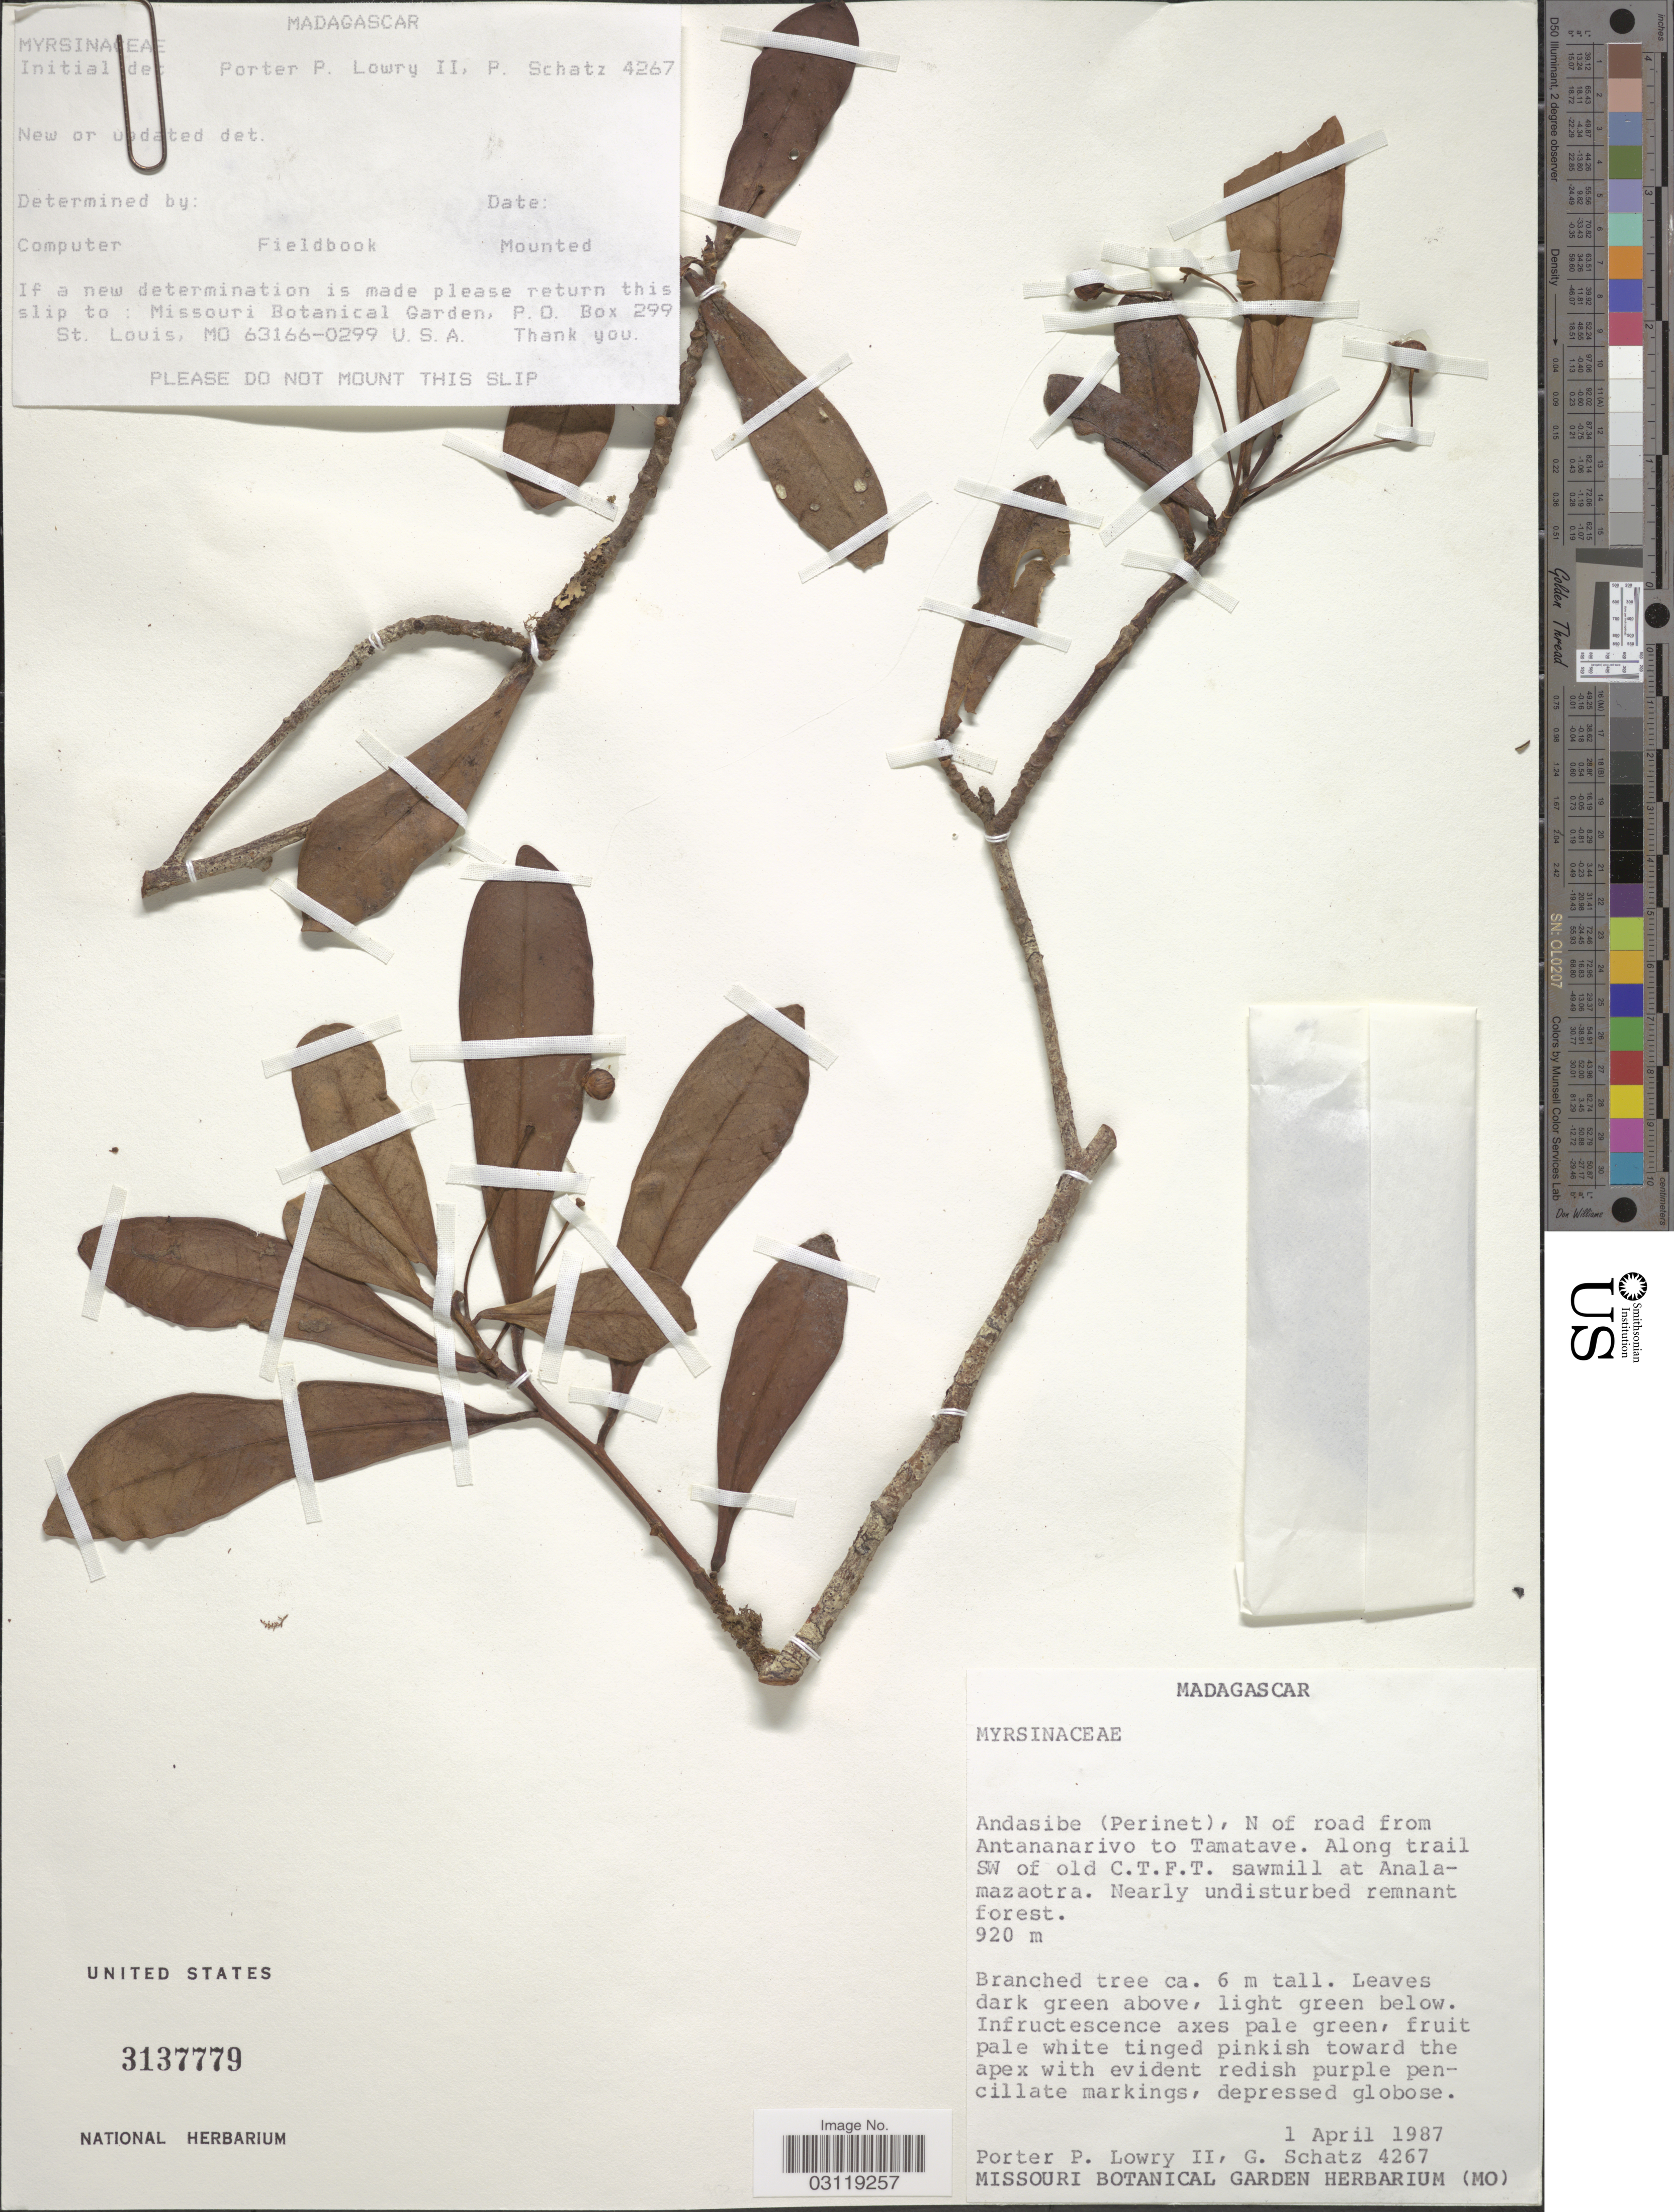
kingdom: Plantae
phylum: Tracheophyta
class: Magnoliopsida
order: Ericales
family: Primulaceae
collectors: P. P. Lowry & G. C. Schatz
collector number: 4267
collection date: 1987-04-01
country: Madagascar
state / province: Alaotra Mangoro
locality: Andasibe (Perinet), N of road from Antananarivo to Tamatave. Along trail SW of Old C.T.F.T. sawmill at Analamazaotra.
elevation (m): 920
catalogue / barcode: US 3137779